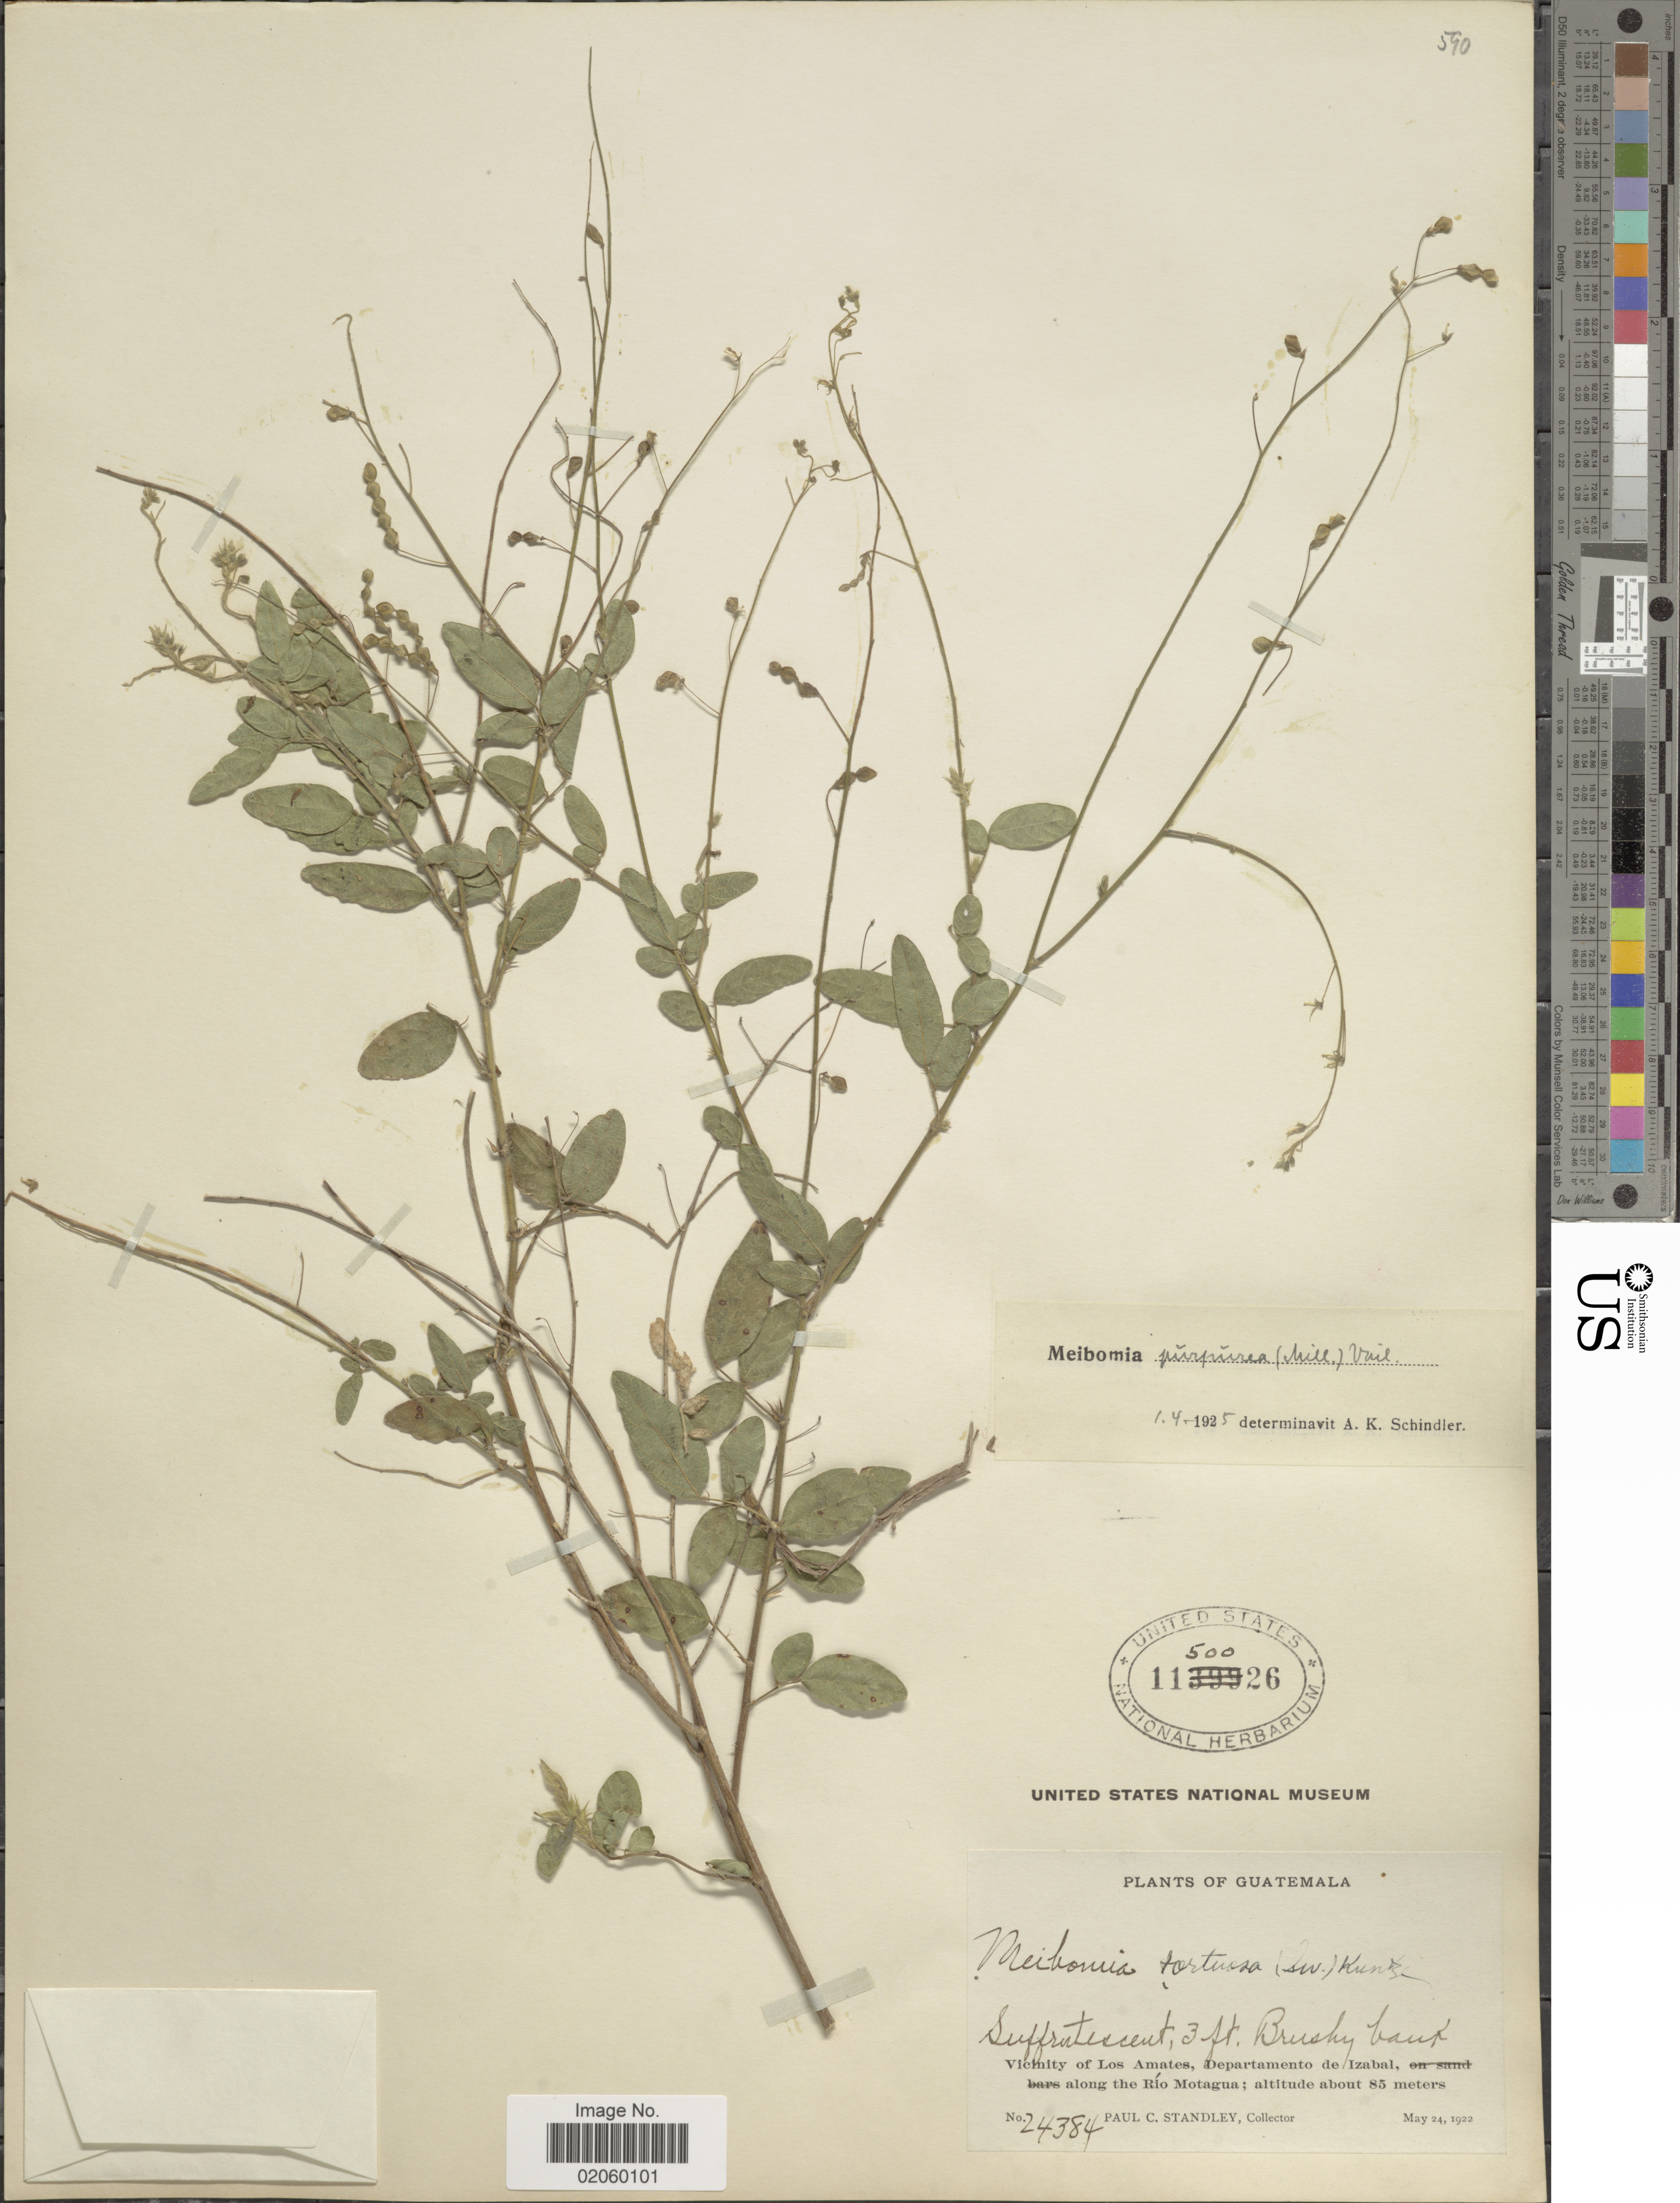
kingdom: Plantae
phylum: Tracheophyta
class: Magnoliopsida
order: Fabales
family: Fabaceae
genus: Desmodium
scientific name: Desmodium tortuosum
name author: (Sw.) DC.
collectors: P. C. Standley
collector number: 24384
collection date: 1922-05-24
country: Guatemala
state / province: Izabal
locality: Vicinity of Los Amates, along the Rio Motagua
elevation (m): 85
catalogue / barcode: US 1150026